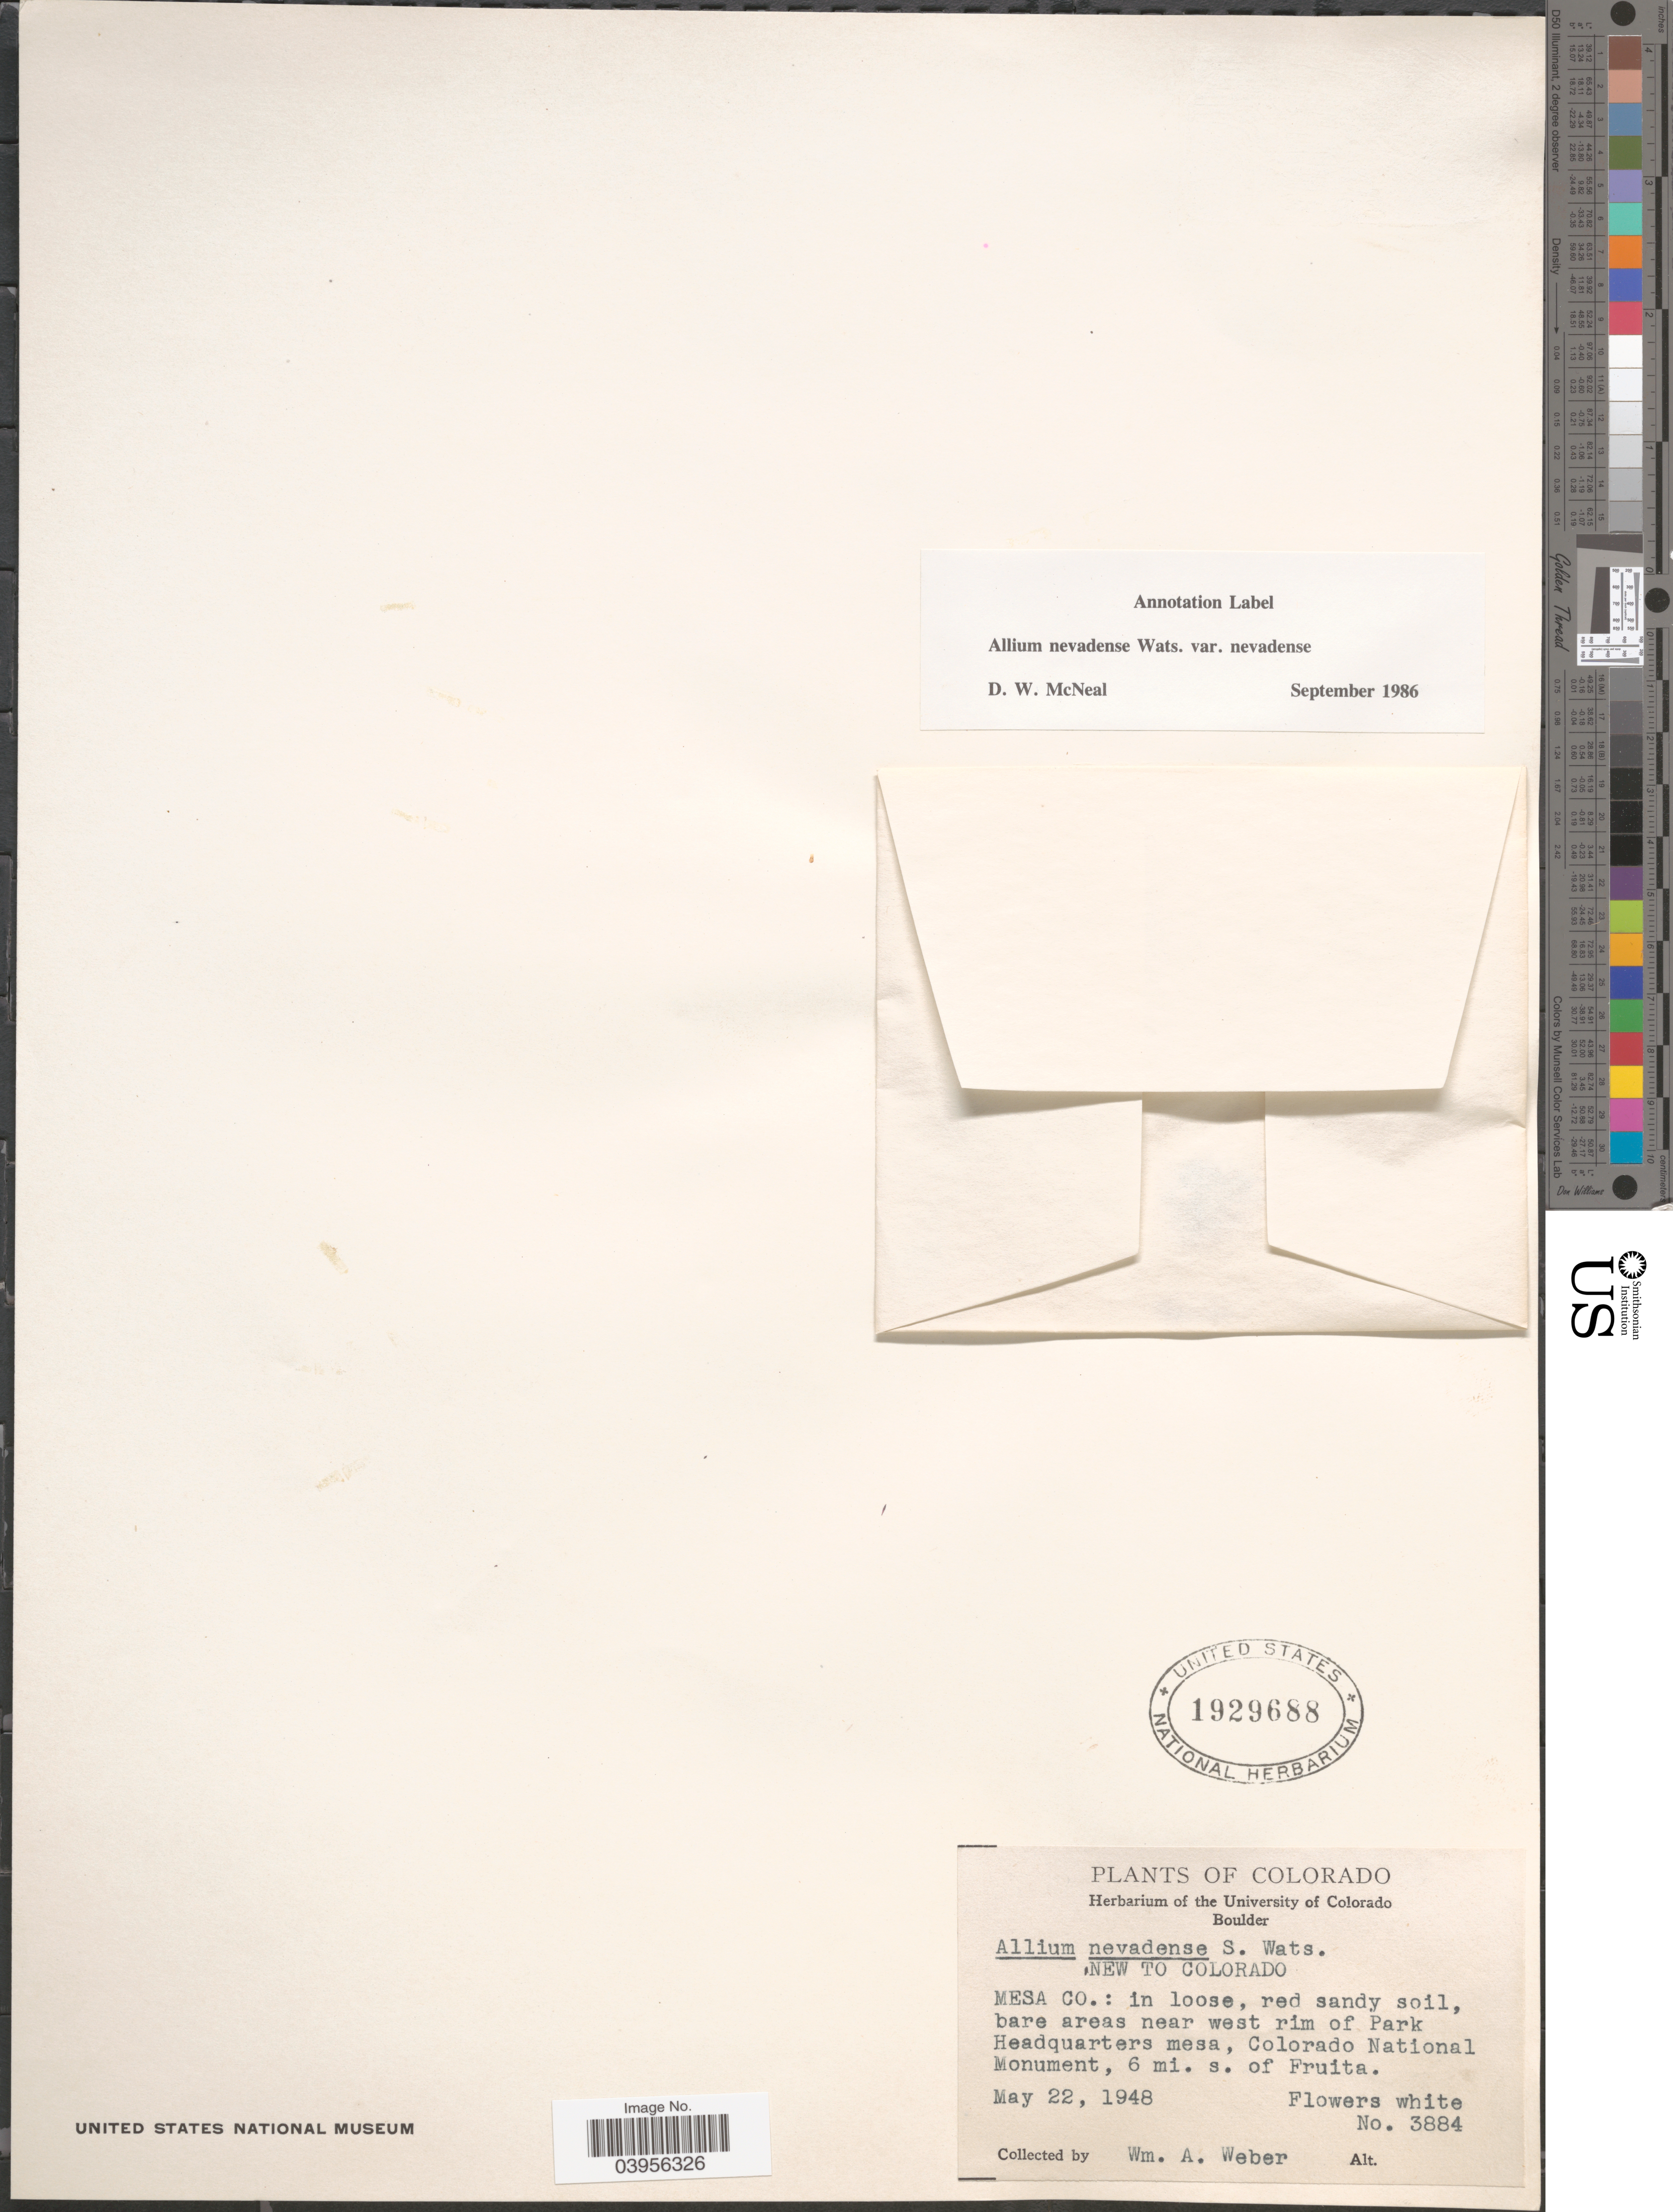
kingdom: Plantae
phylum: Tracheophyta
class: Liliopsida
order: Asparagales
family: Amaryllidaceae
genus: Allium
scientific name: Allium nevadense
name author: S. Watson in C. King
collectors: W. A. Weber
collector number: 3884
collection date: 1948-05-22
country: United States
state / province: Colorado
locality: Mesa Co.: near west rim of Park Headquarters mesa, Colorado National Monument, 6 mi. s. of Fruita.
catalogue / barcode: US 1929688